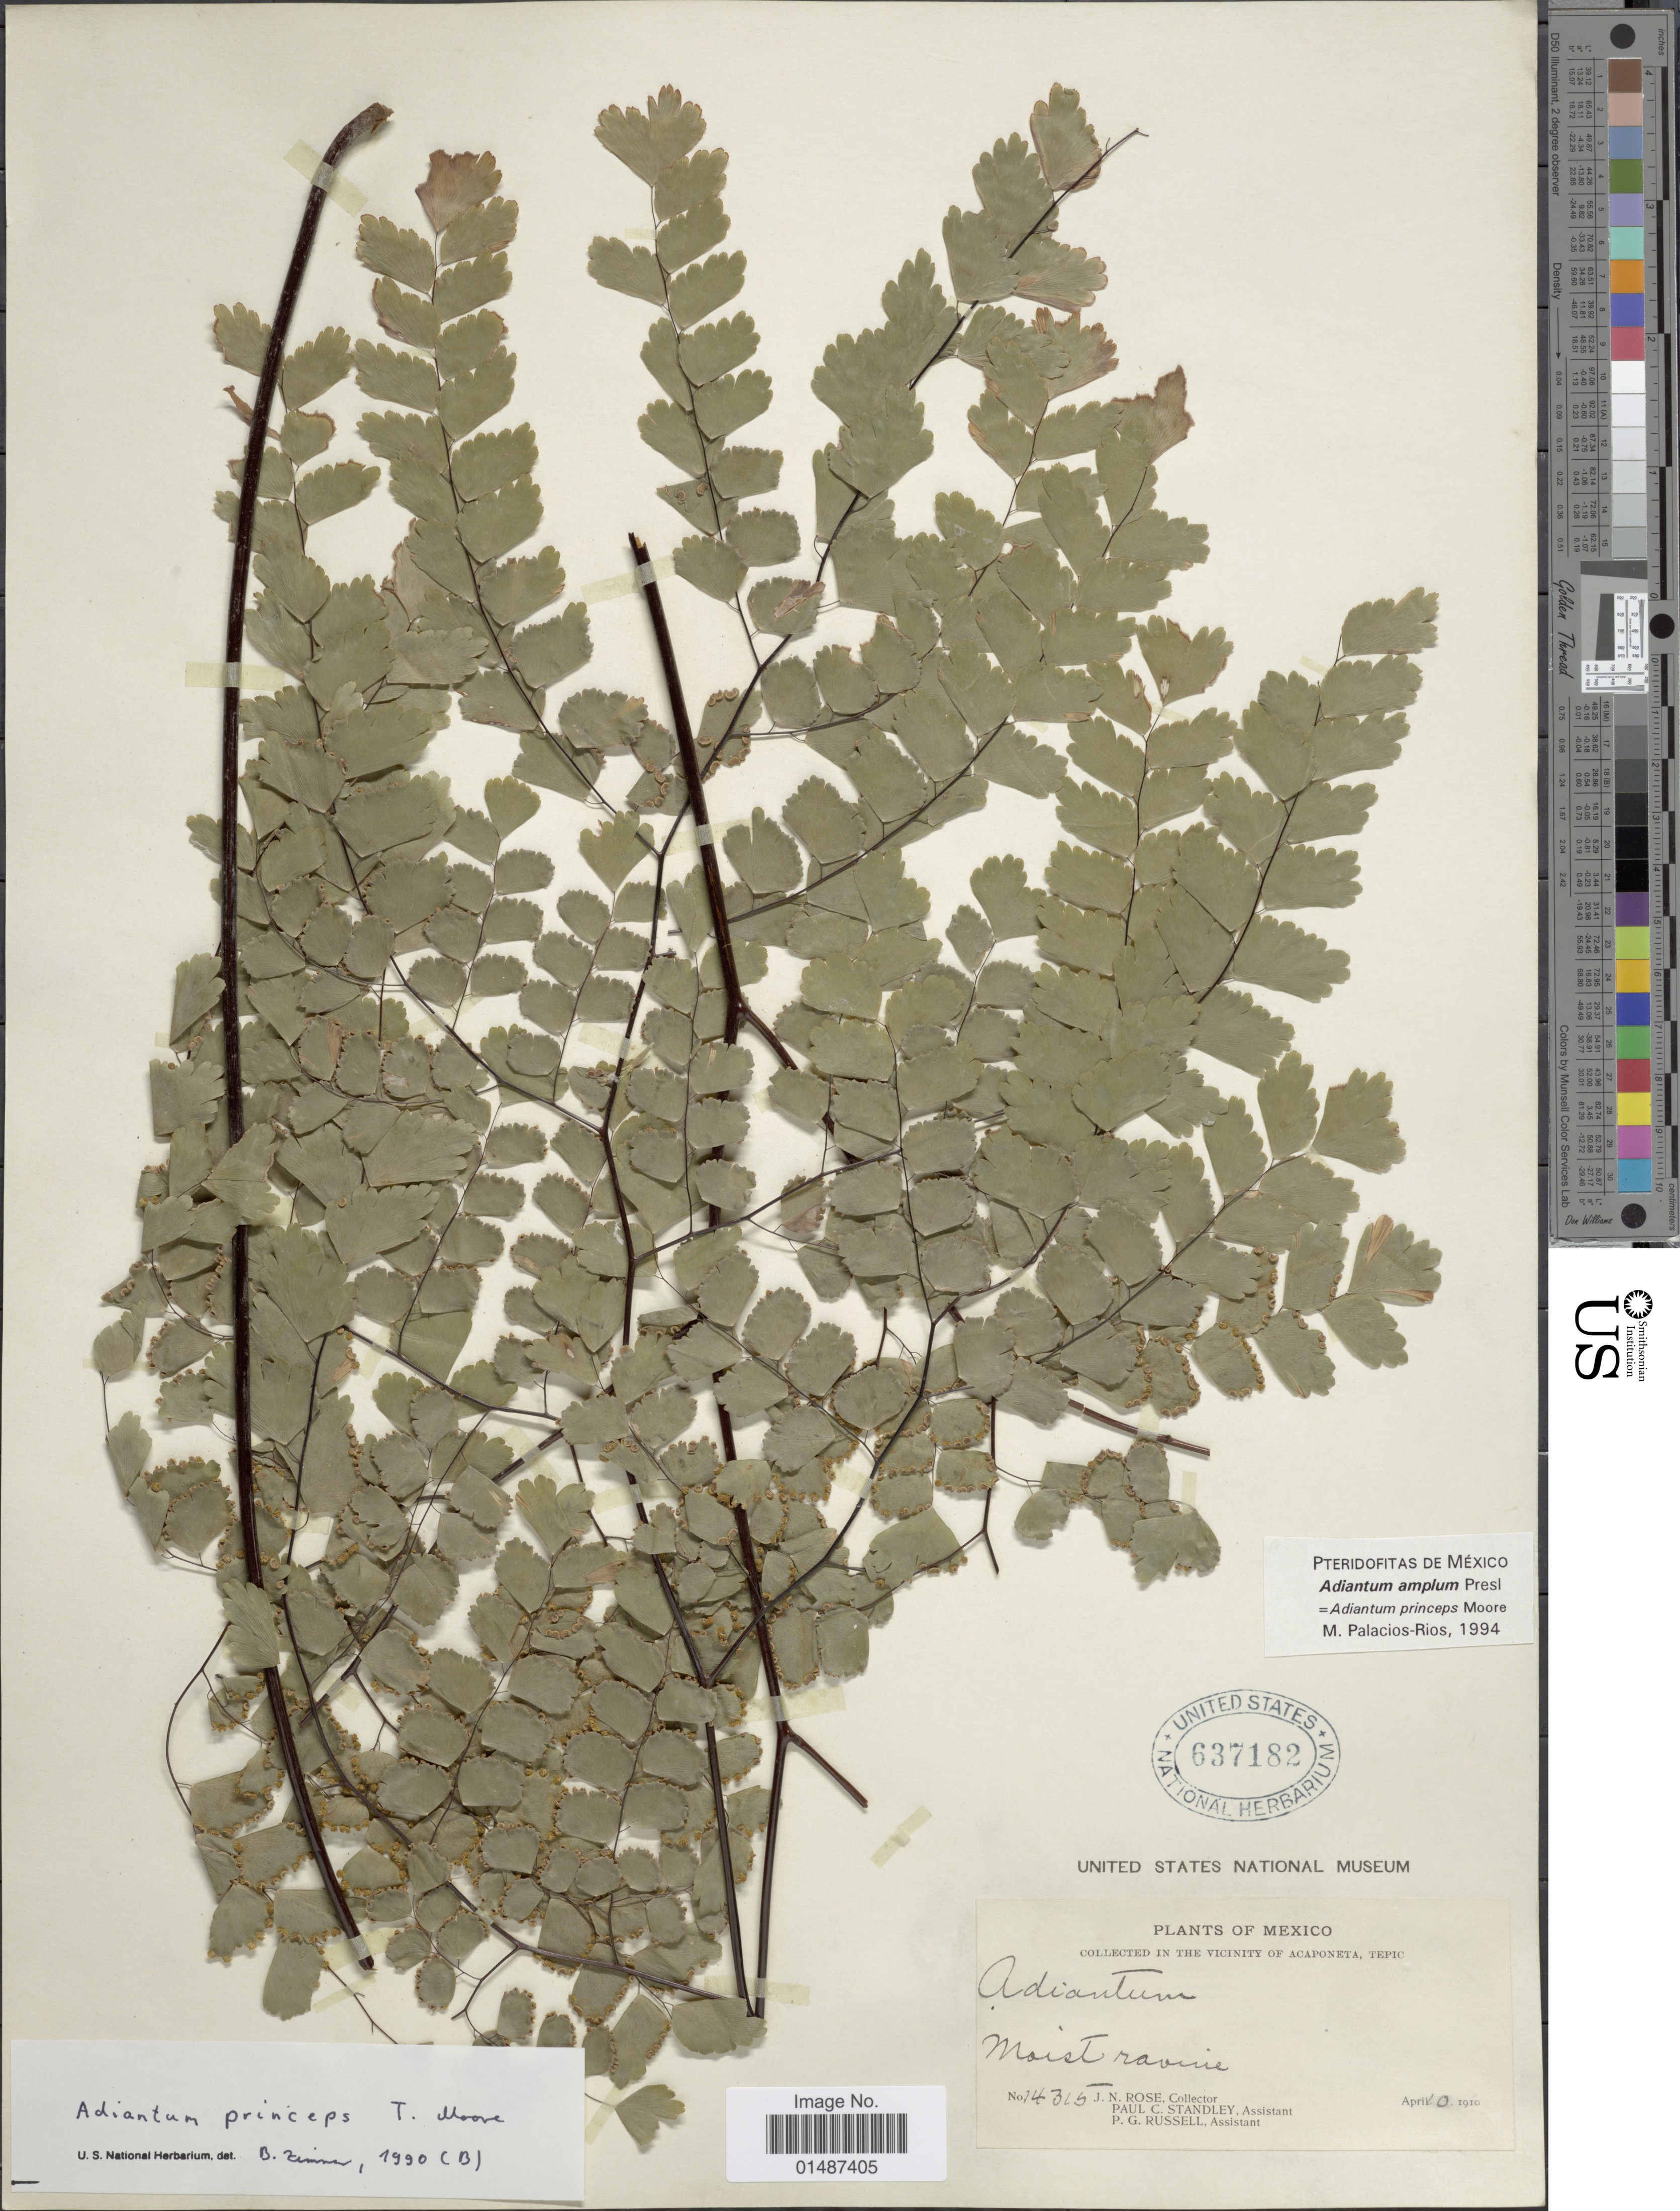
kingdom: Plantae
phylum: Tracheophyta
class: Polypodiopsida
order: Polypodiales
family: Pteridaceae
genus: Adiantum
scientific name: Adiantum amplum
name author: C. Presl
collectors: J. N. Rose, P. C. Standley & P. G. Russell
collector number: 14315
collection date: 1910-04-10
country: Mexico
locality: In the Vicinity of Acaponeta, Tepic.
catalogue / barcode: US 637182